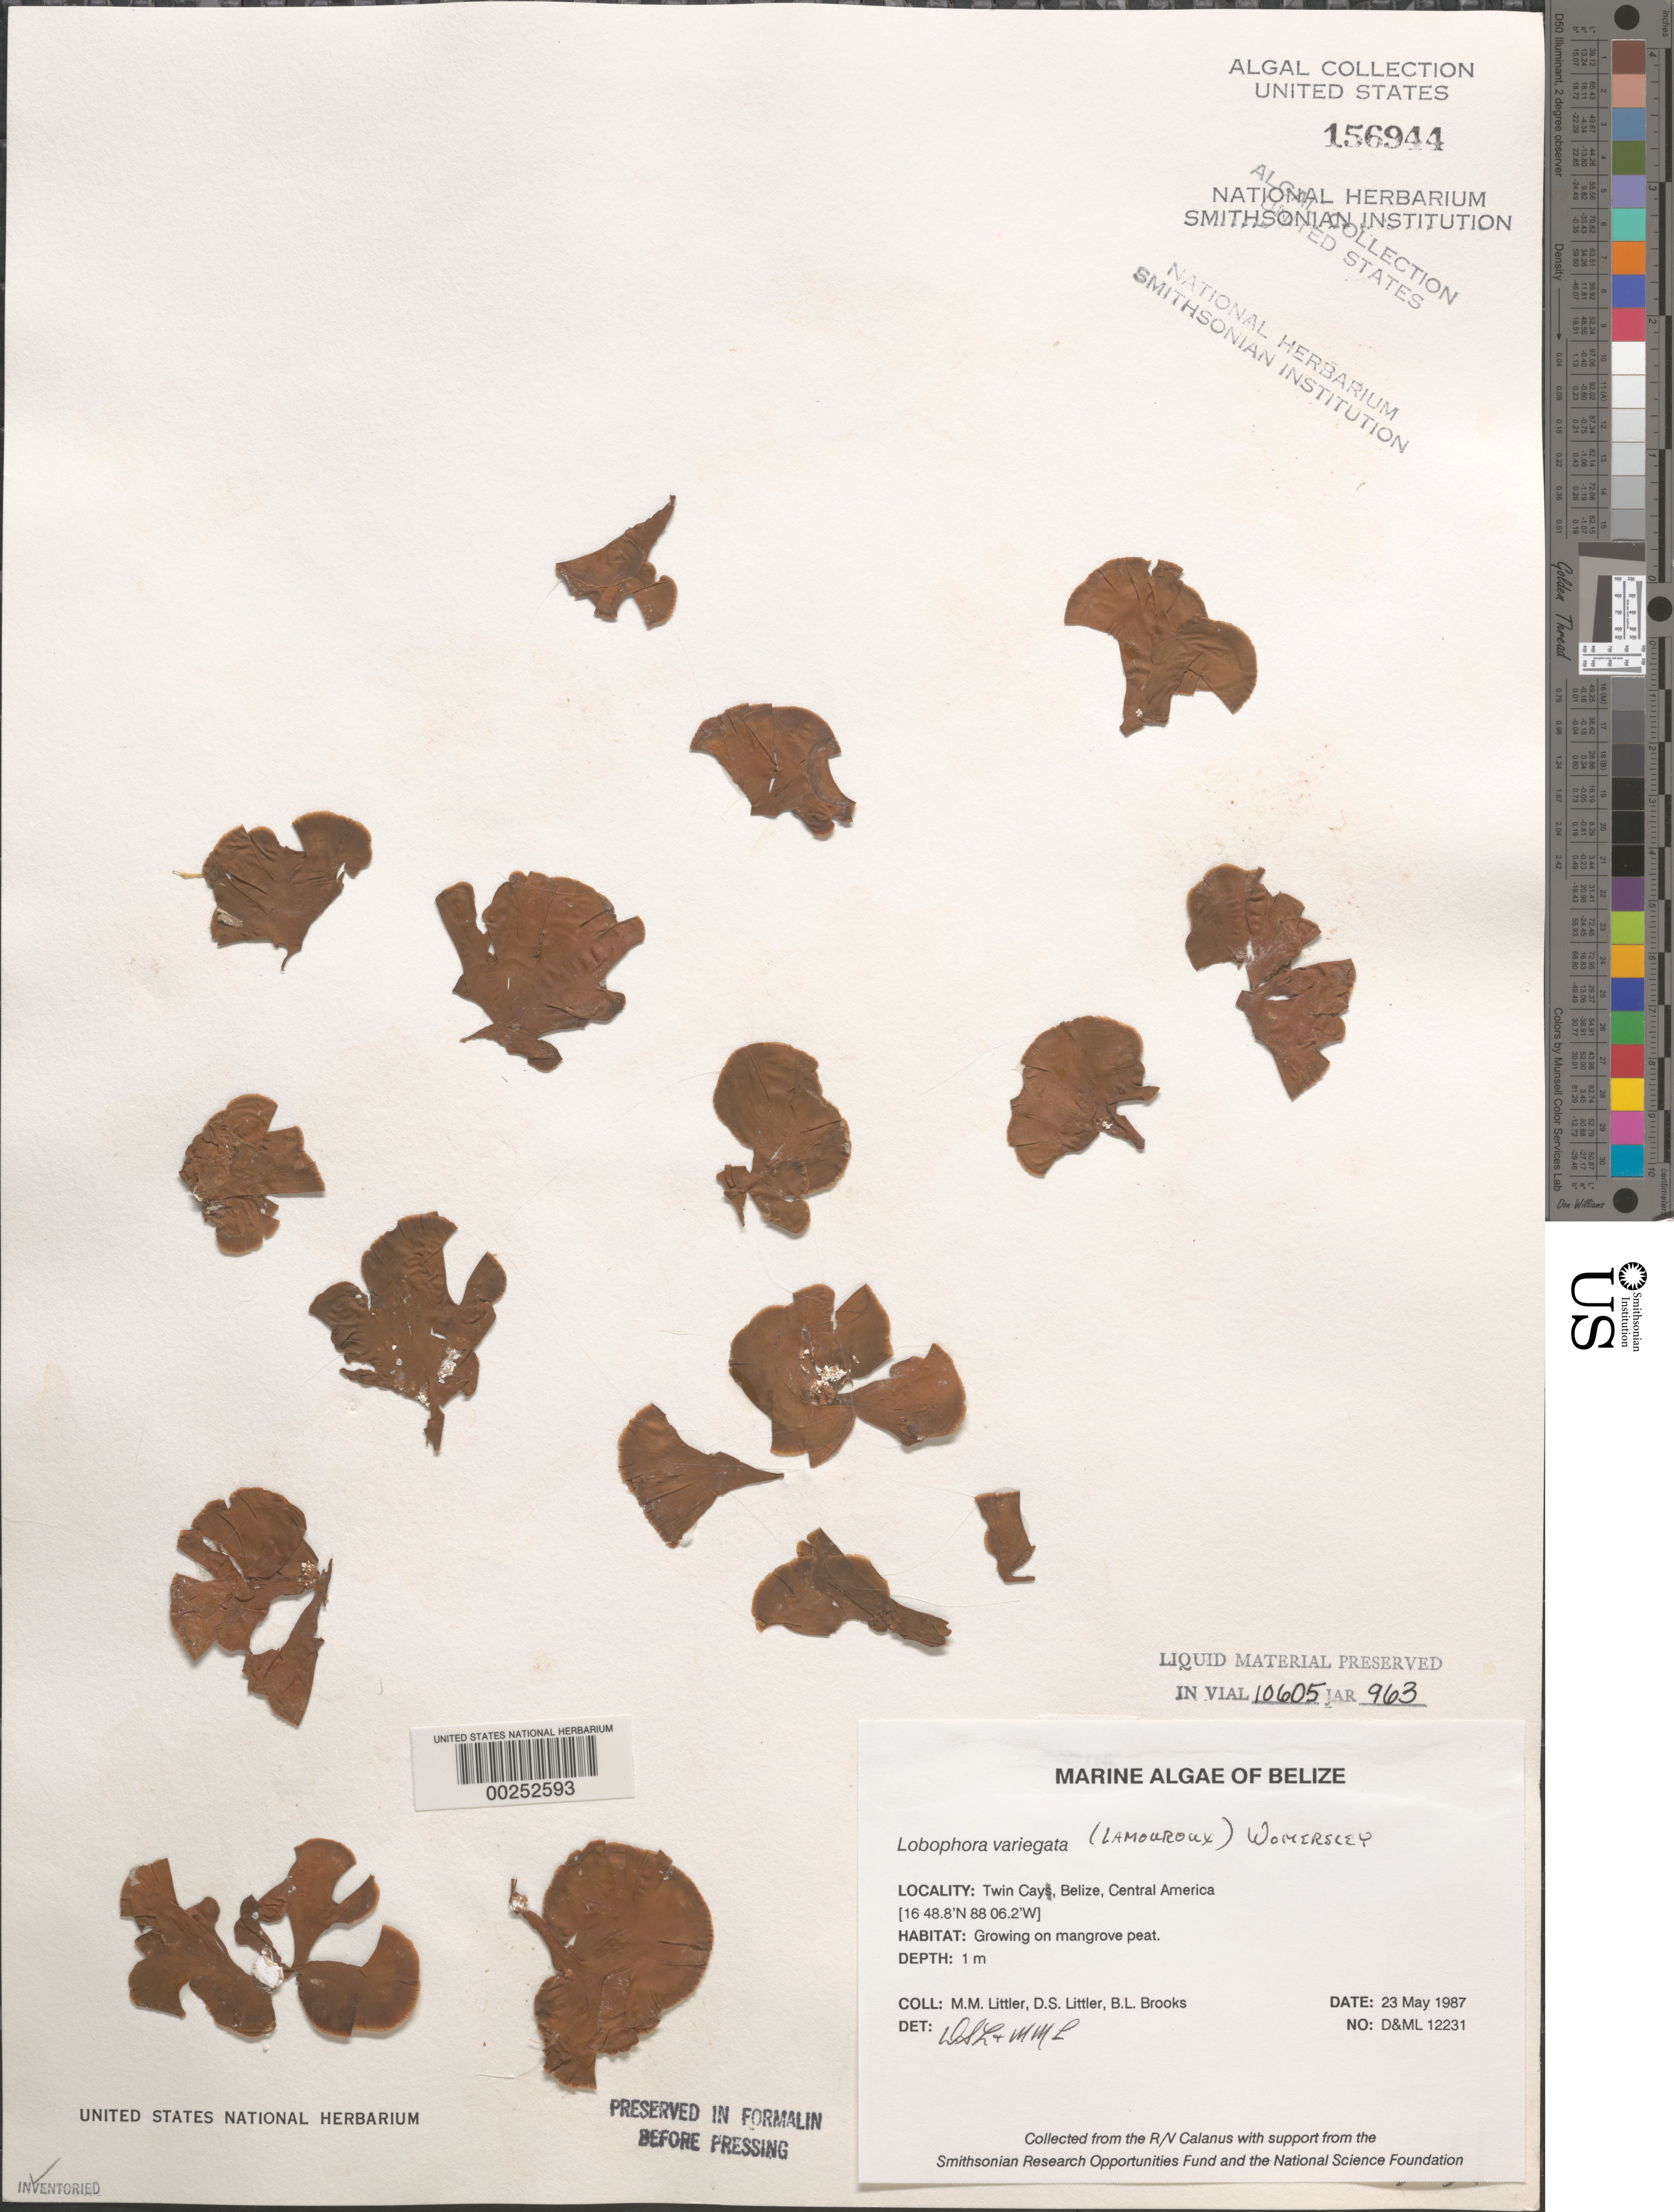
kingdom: Chromista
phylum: Ochrophyta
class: Phaeophyceae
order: Dictyotales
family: Dictyotaceae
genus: Lobophora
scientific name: Lobophora variegata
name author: (J.V.Lamouroux) Womersley & E.C. Oliveira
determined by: Littler, D. S.; Littler, M. M.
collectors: M. M. Littler, D. S. Littler & B. Brooks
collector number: D&ML 12231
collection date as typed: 23 May 1987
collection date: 1987-05-23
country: Belize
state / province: Stann Creek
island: Twin Cays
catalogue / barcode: US 156944